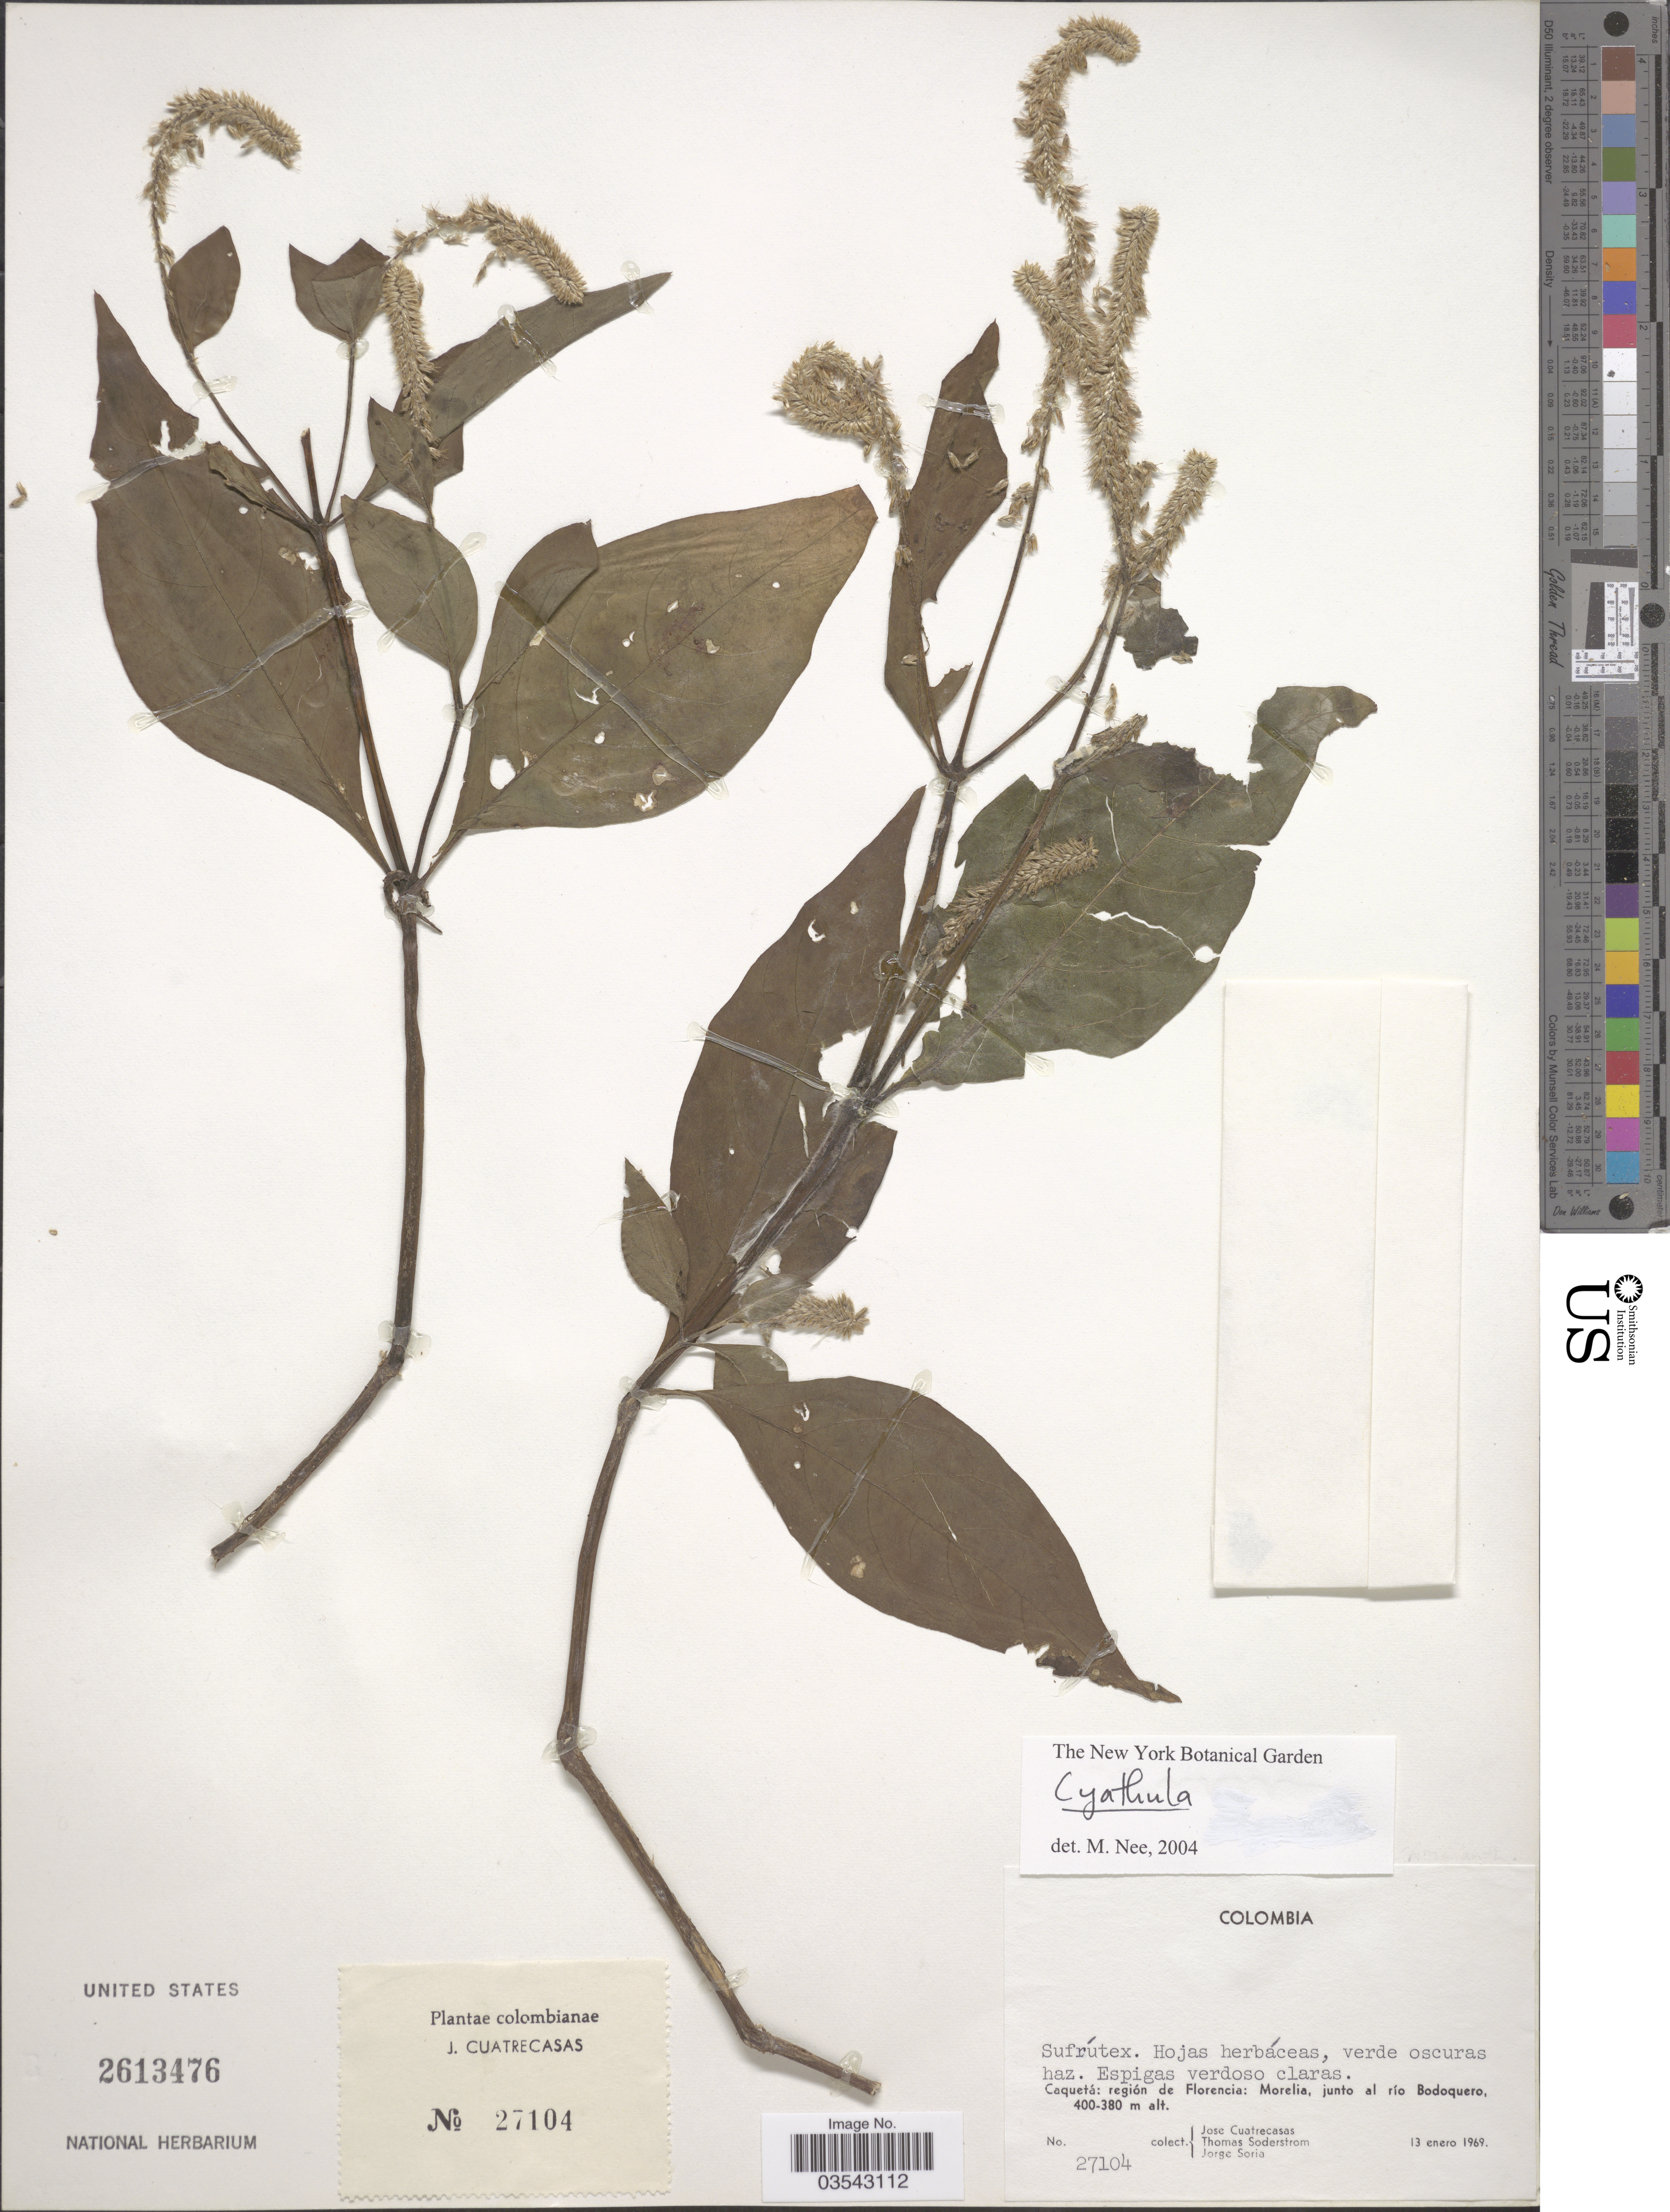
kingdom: Plantae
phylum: Tracheophyta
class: Magnoliopsida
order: Caryophyllales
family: Amaranthaceae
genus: Cyathula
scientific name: Cyathula sp.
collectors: J. Cuatrecasas, T. R. Soderstrom & J. Soria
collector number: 27104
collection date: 1969-01-13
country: Colombia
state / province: Caquetá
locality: Región de Florencia: Morelia, junto al río Bodoquero.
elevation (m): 380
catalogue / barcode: US 2613476